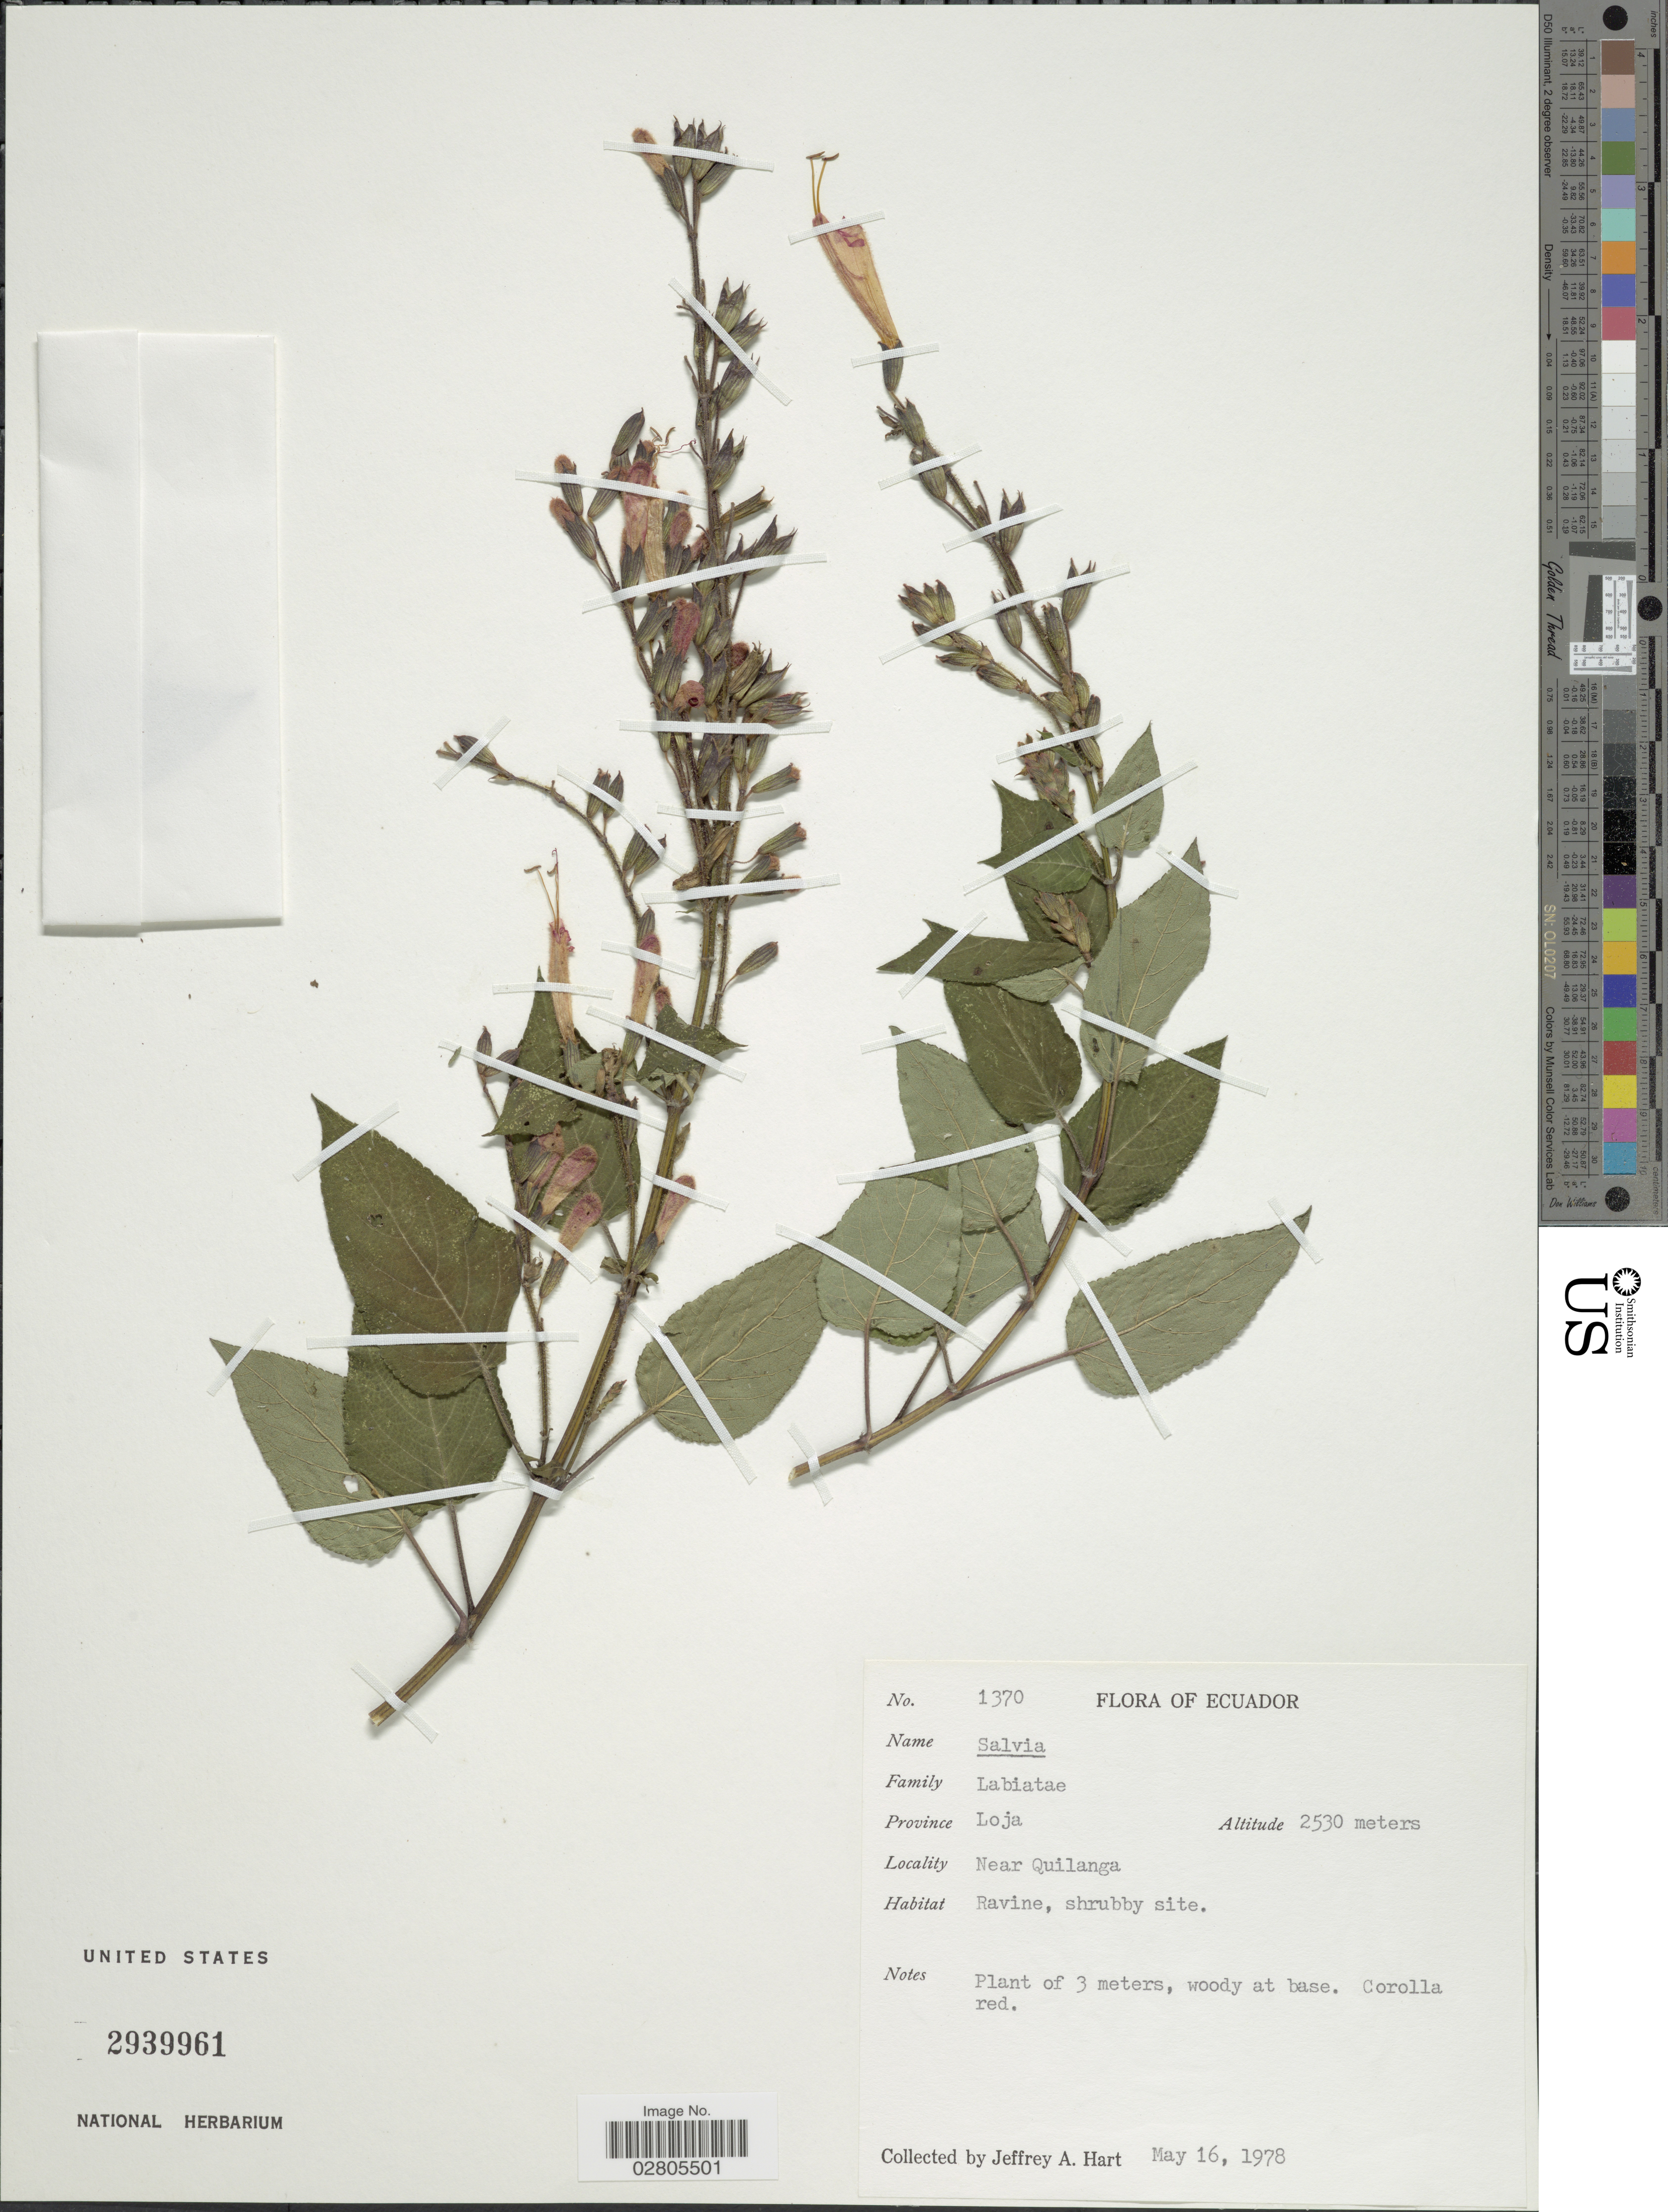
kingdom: Plantae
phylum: Tracheophyta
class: Magnoliopsida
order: Lamiales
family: Lamiaceae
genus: Salvia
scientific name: Salvia sp.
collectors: J. A. Hart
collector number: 1370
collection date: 1978-05-16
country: Ecuador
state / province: Loja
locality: Province Loja, Near Quilanga.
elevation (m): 2530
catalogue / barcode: US 2939961